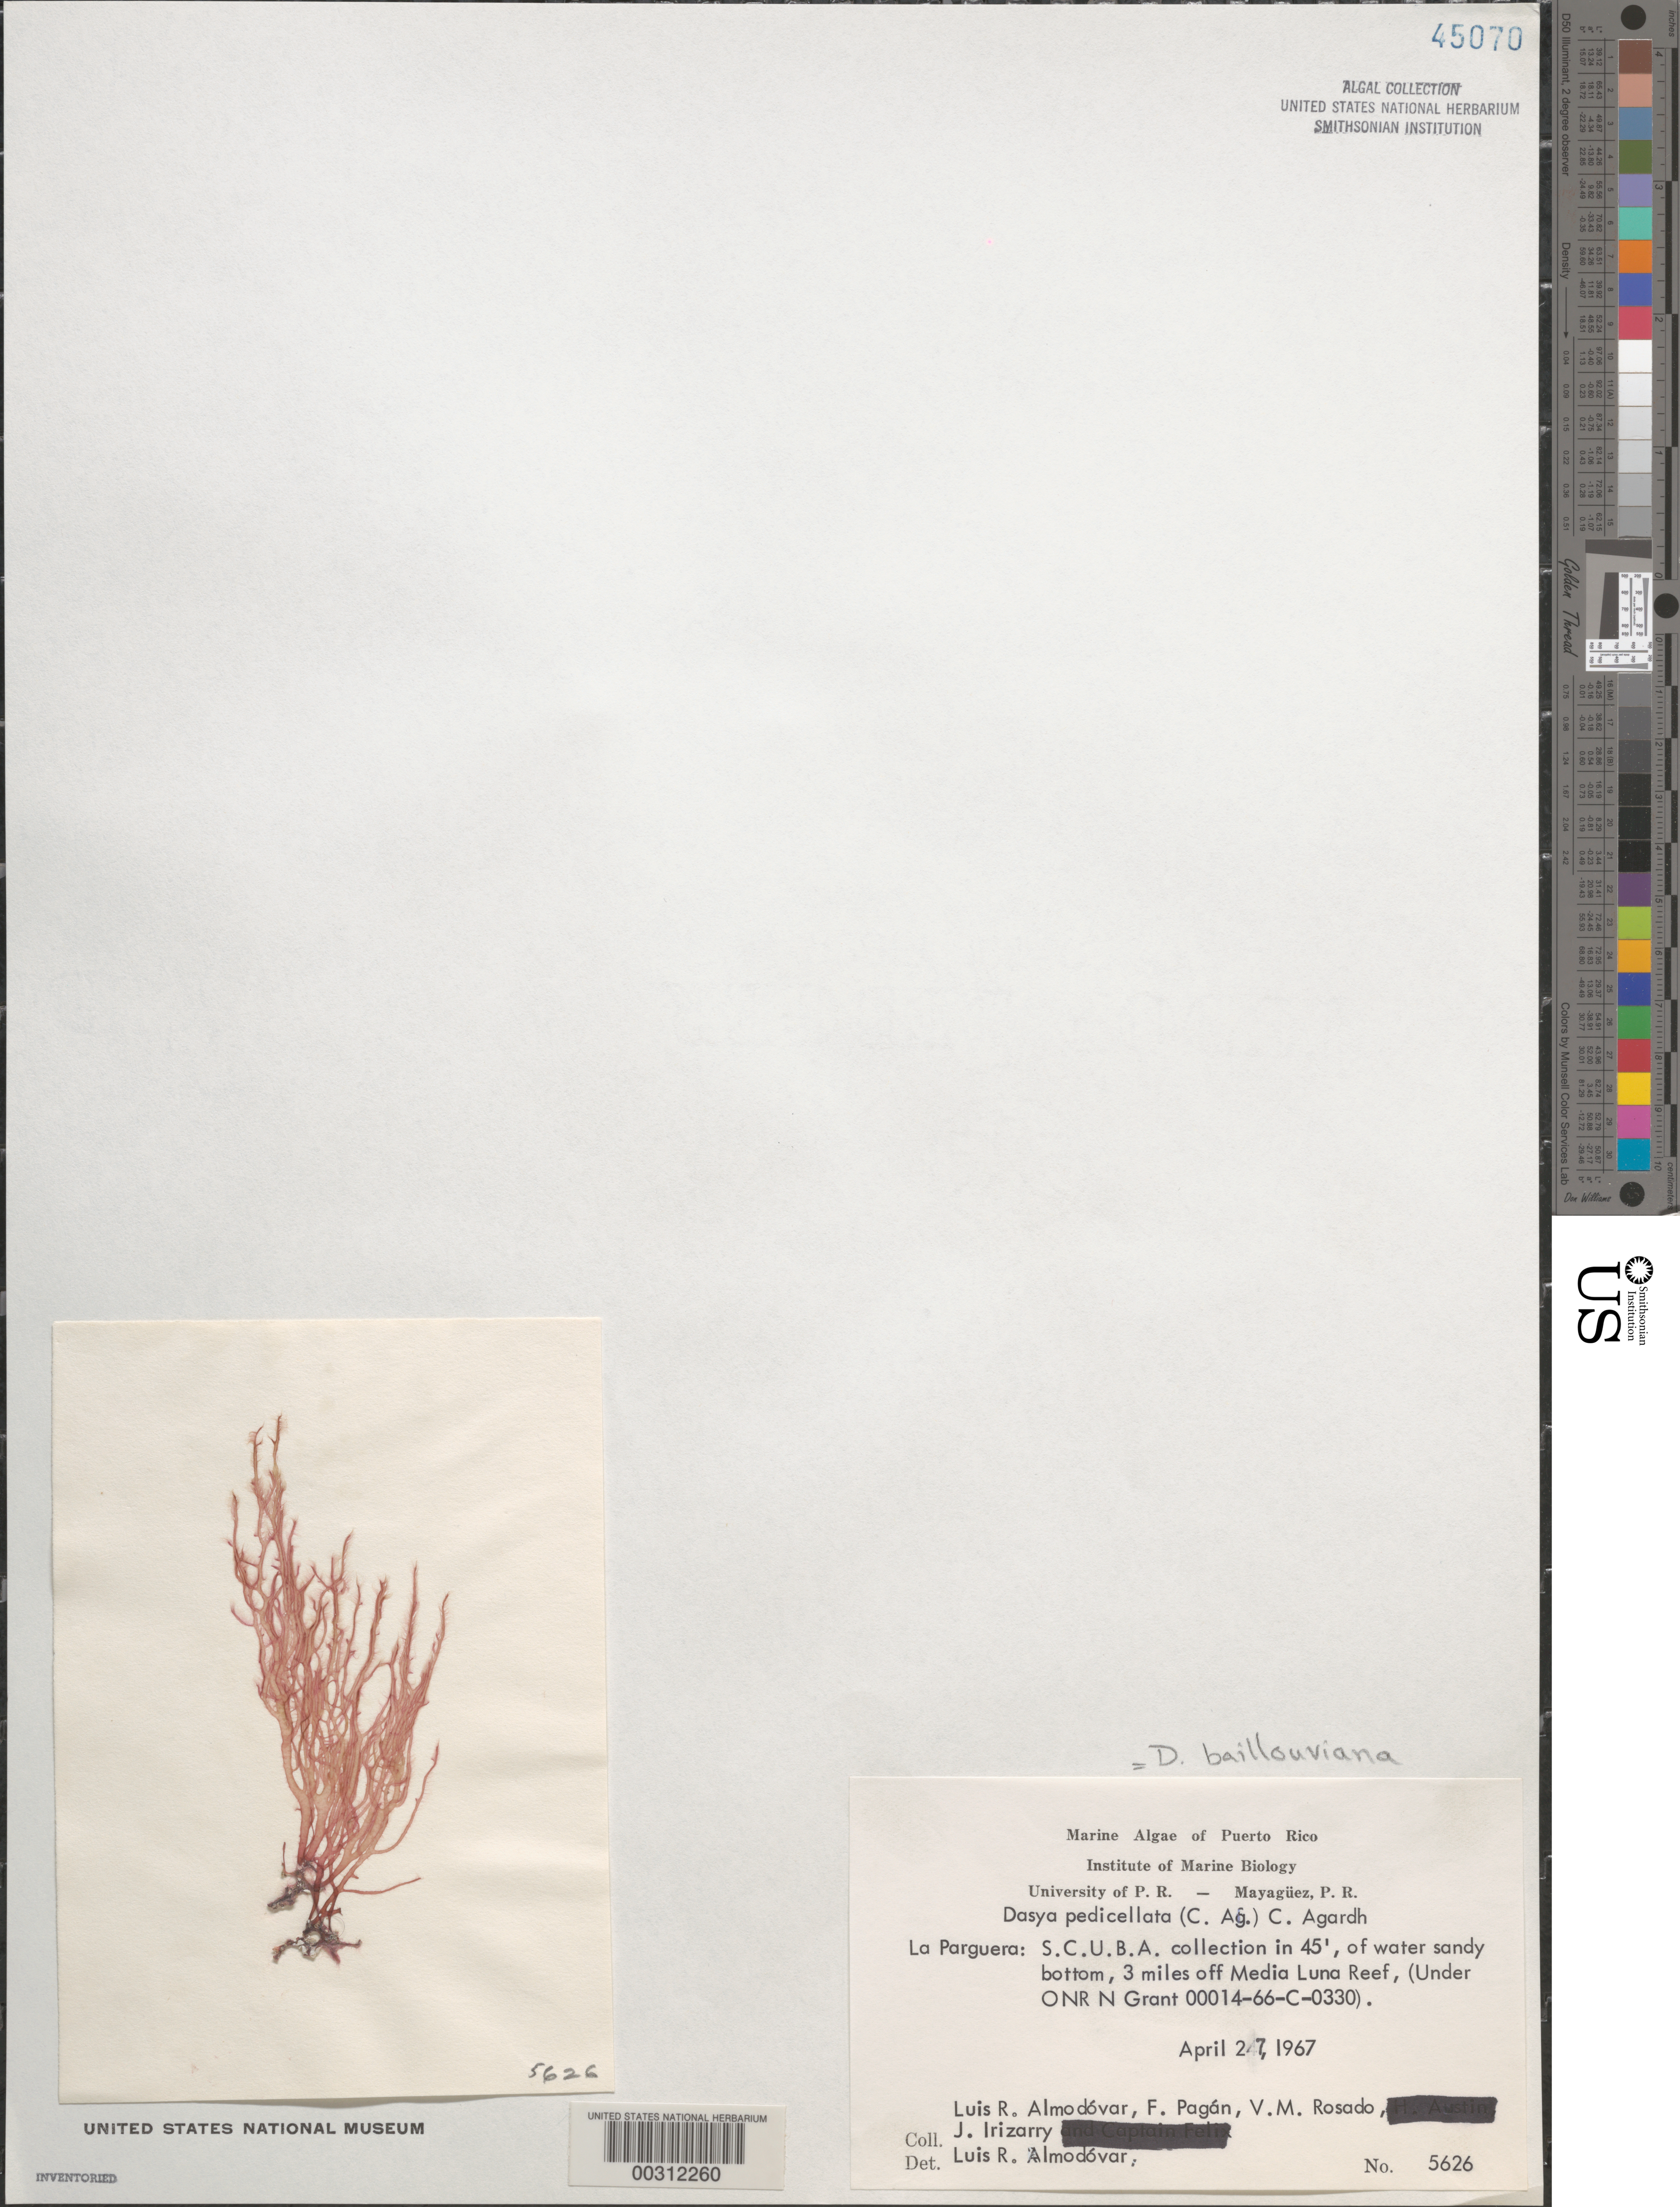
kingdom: Plantae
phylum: Rhodophyta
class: Florideophyceae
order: Ceramiales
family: Dasyaceae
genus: Dasya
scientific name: Dasya pedicellata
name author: (C. Agardh) C. Agardh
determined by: Algae name updating Project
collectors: L. Almodovar, F. Pagan, V. Rosado & J. Irizarry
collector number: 5626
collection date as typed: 27 Apr 1967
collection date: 1967-04-27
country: Puerto Rico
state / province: Lajas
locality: La Parguera, 3 miles off Media Luna Reef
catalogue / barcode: US 45070